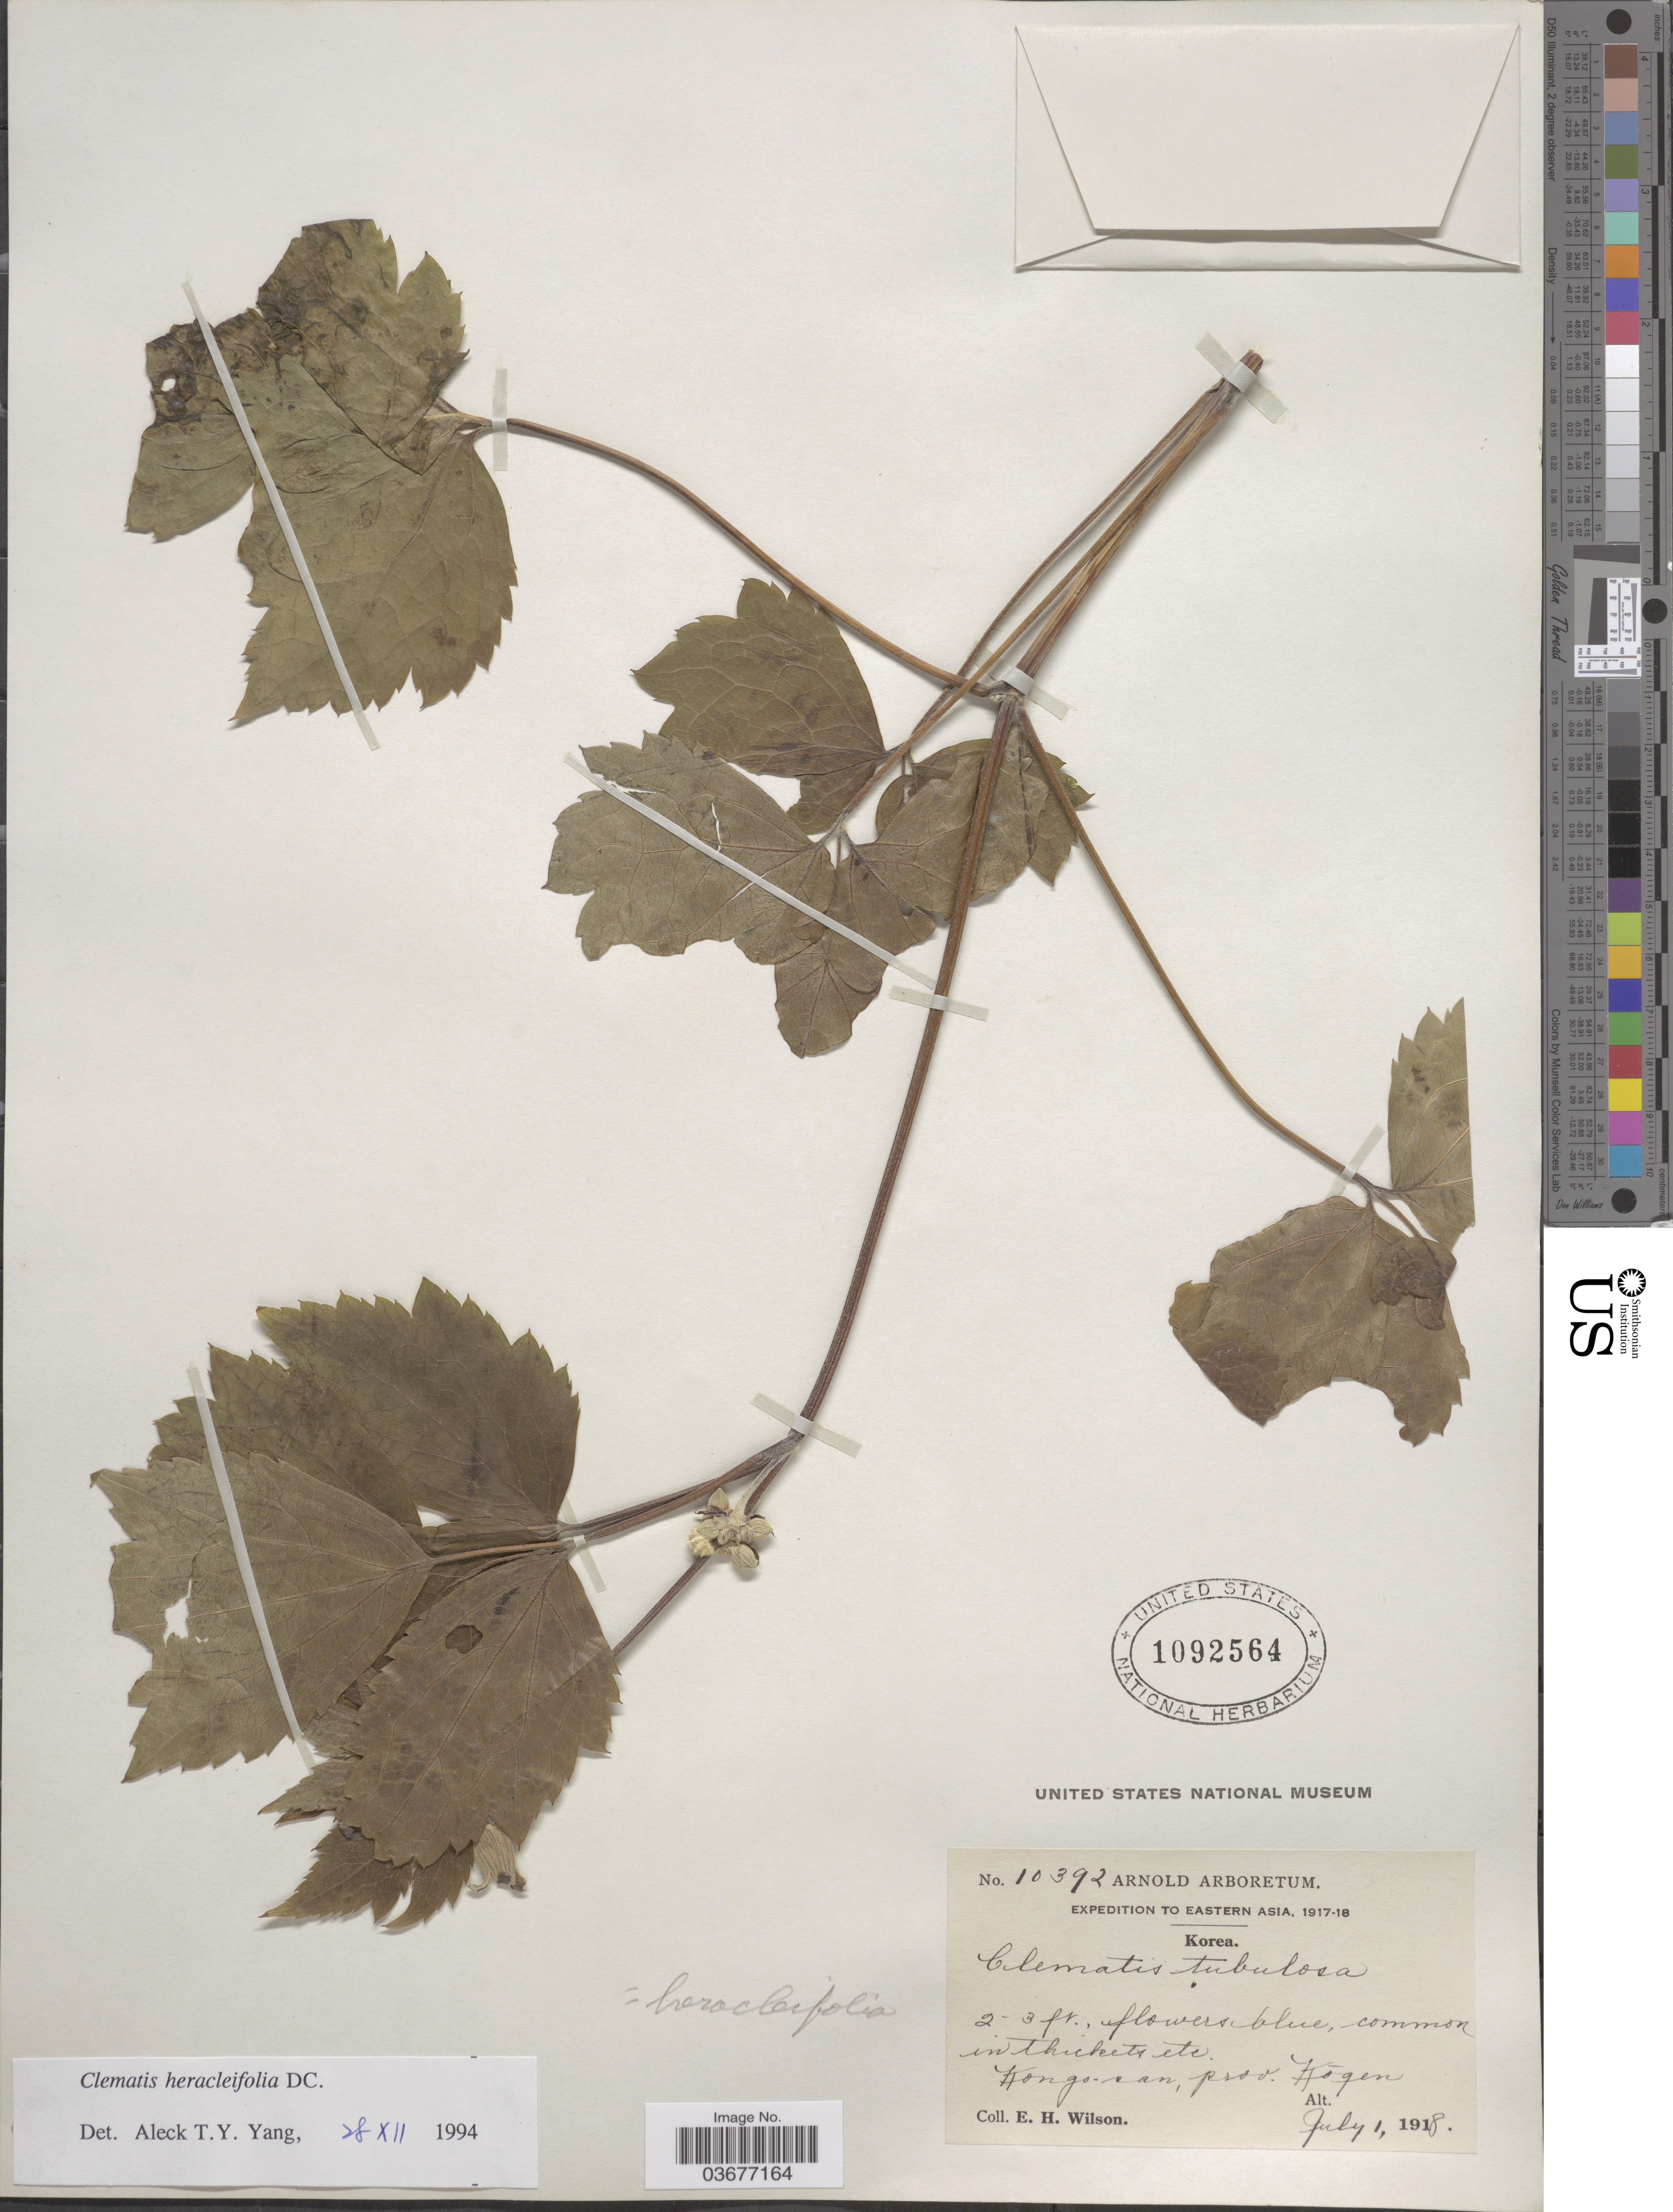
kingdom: Plantae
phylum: Tracheophyta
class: Magnoliopsida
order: Ranunculales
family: Ranunculaceae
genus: Clematis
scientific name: Clematis heracleifolia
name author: DC.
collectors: E. Wilson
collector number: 10392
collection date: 1918-07-01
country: North Korea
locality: Kongo-san, prov. Kōgen.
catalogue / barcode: US 1092564